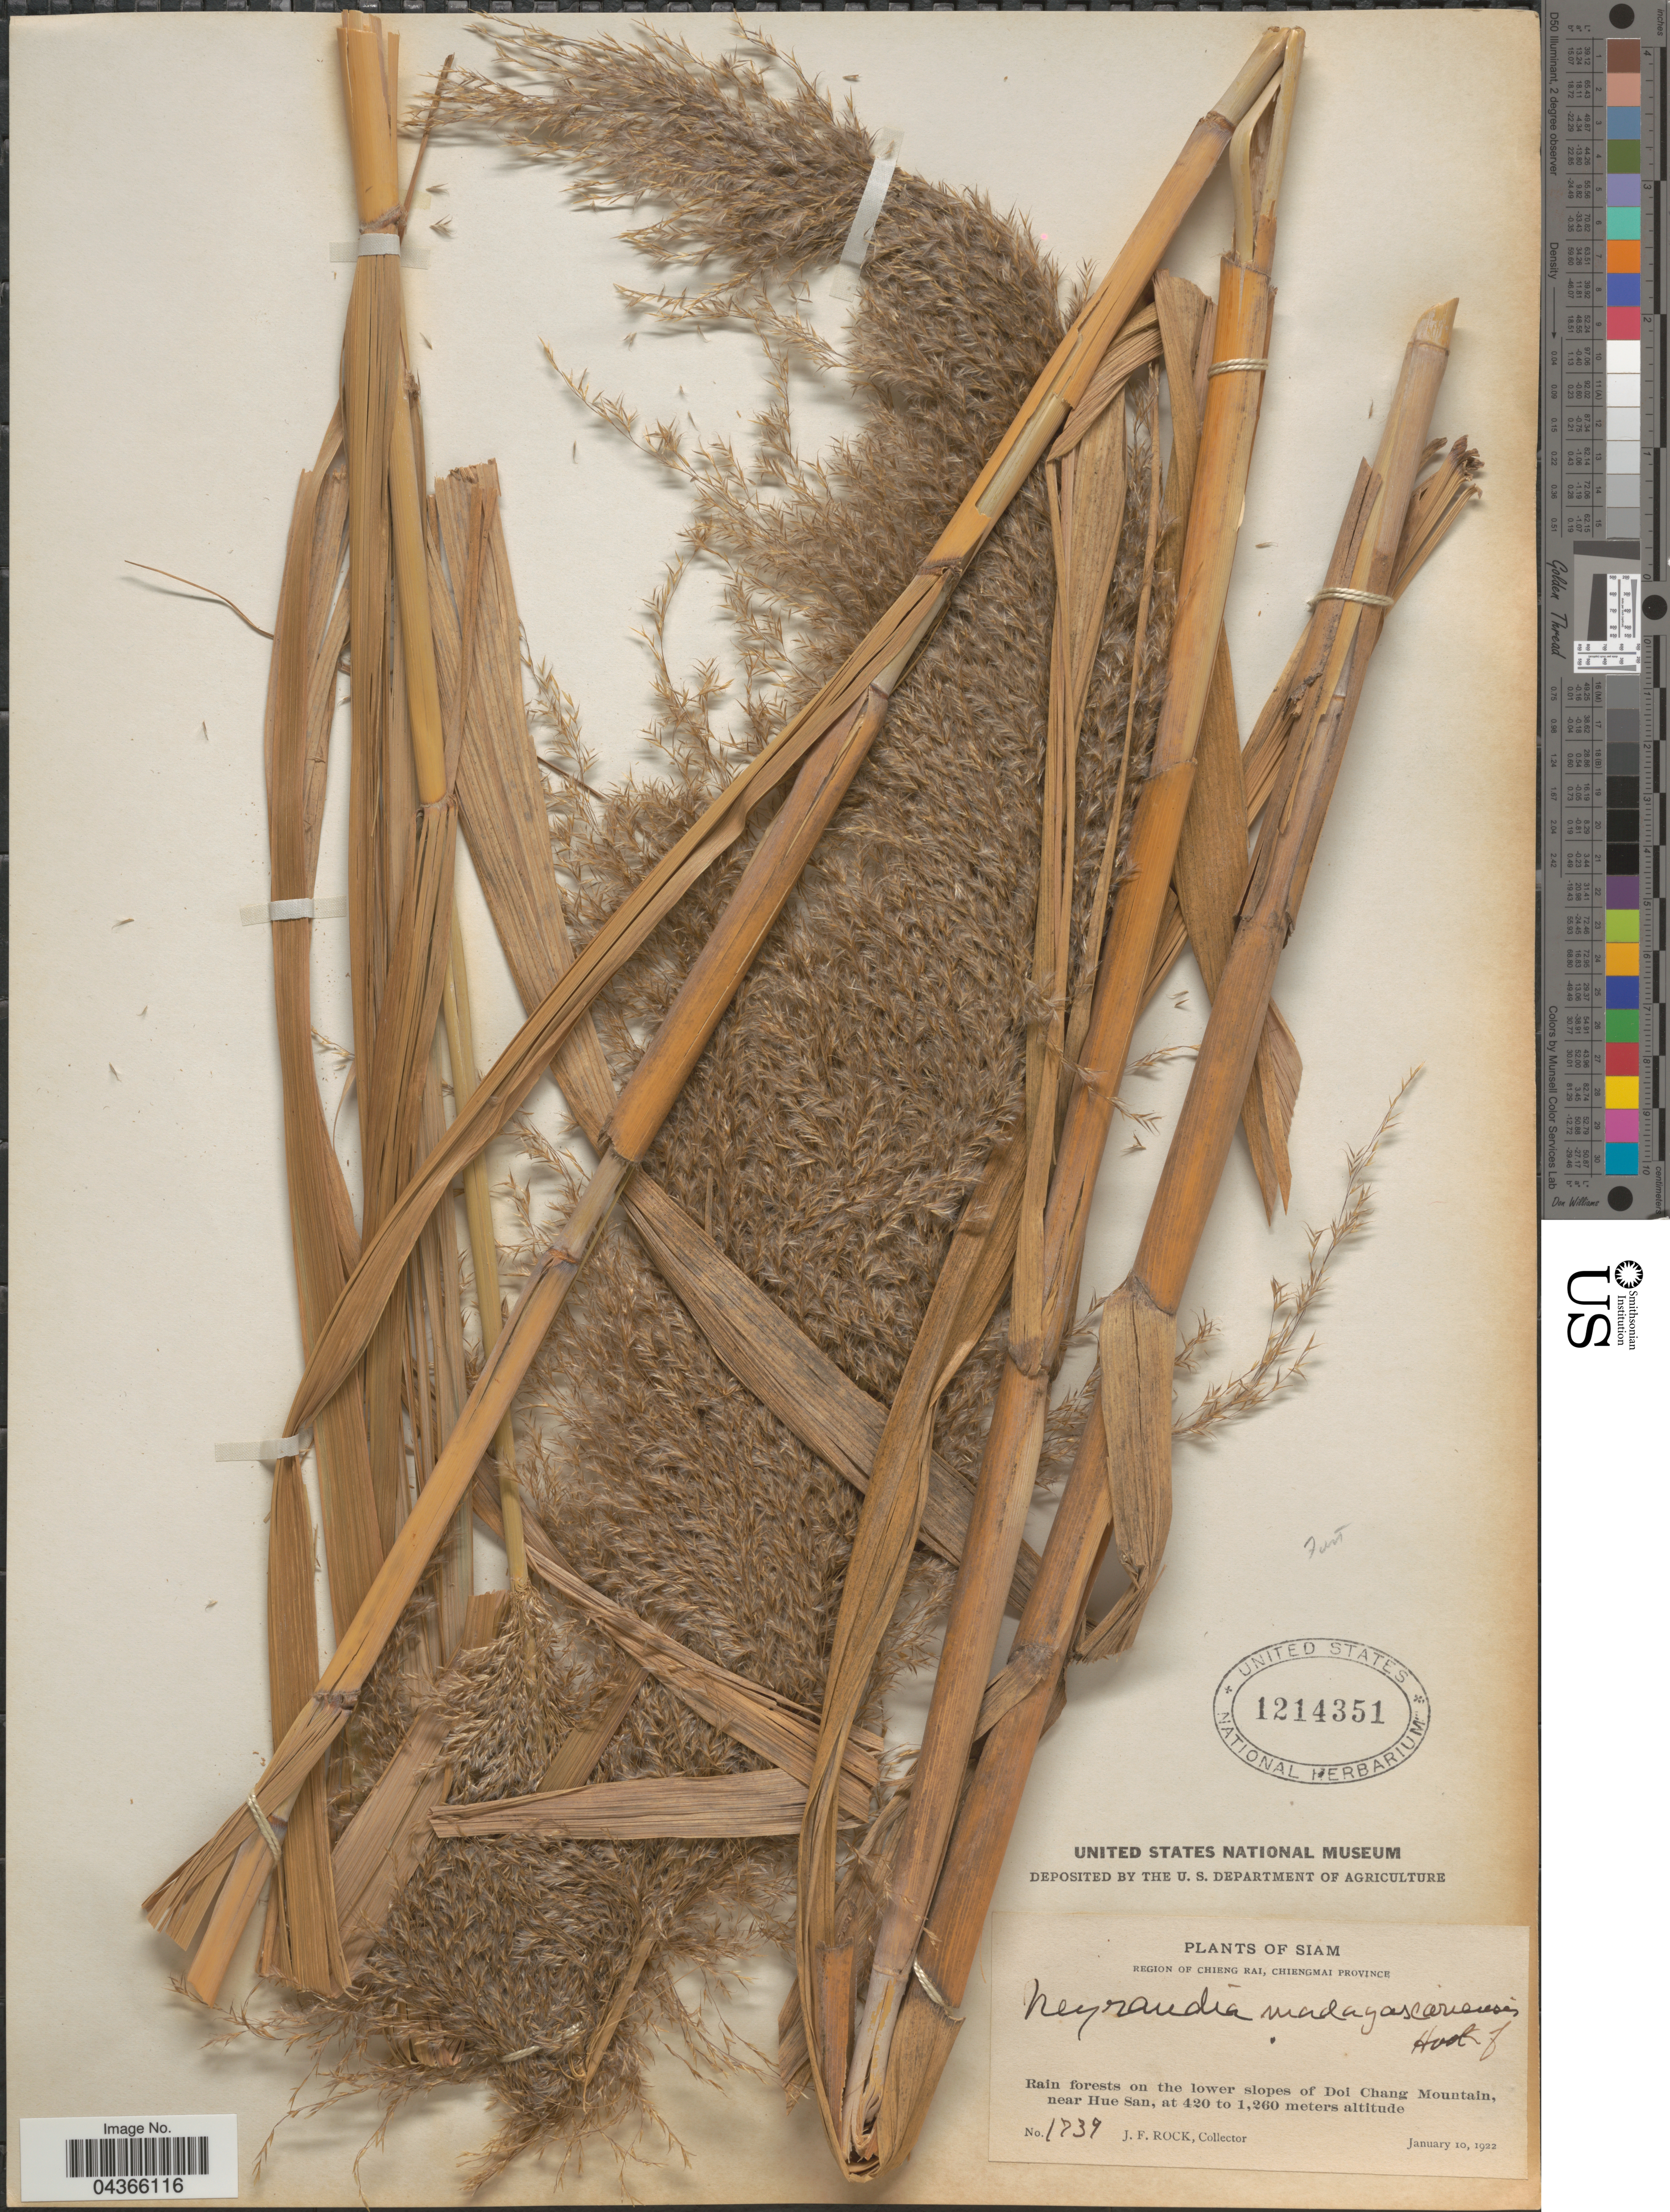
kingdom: Plantae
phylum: Tracheophyta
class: Liliopsida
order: Poales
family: Poaceae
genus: Neyraudia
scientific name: Neyraudia arundinacea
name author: (L.) Henr.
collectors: J. Rock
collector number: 1739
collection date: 1922-01-10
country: Thailand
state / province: Chiang Mai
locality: Region of Chieng Rai, Chiengmai Province. Rain forests on the lower slopes of Doi Chang Mountain, near Hue San.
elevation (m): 420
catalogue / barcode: US 1214351